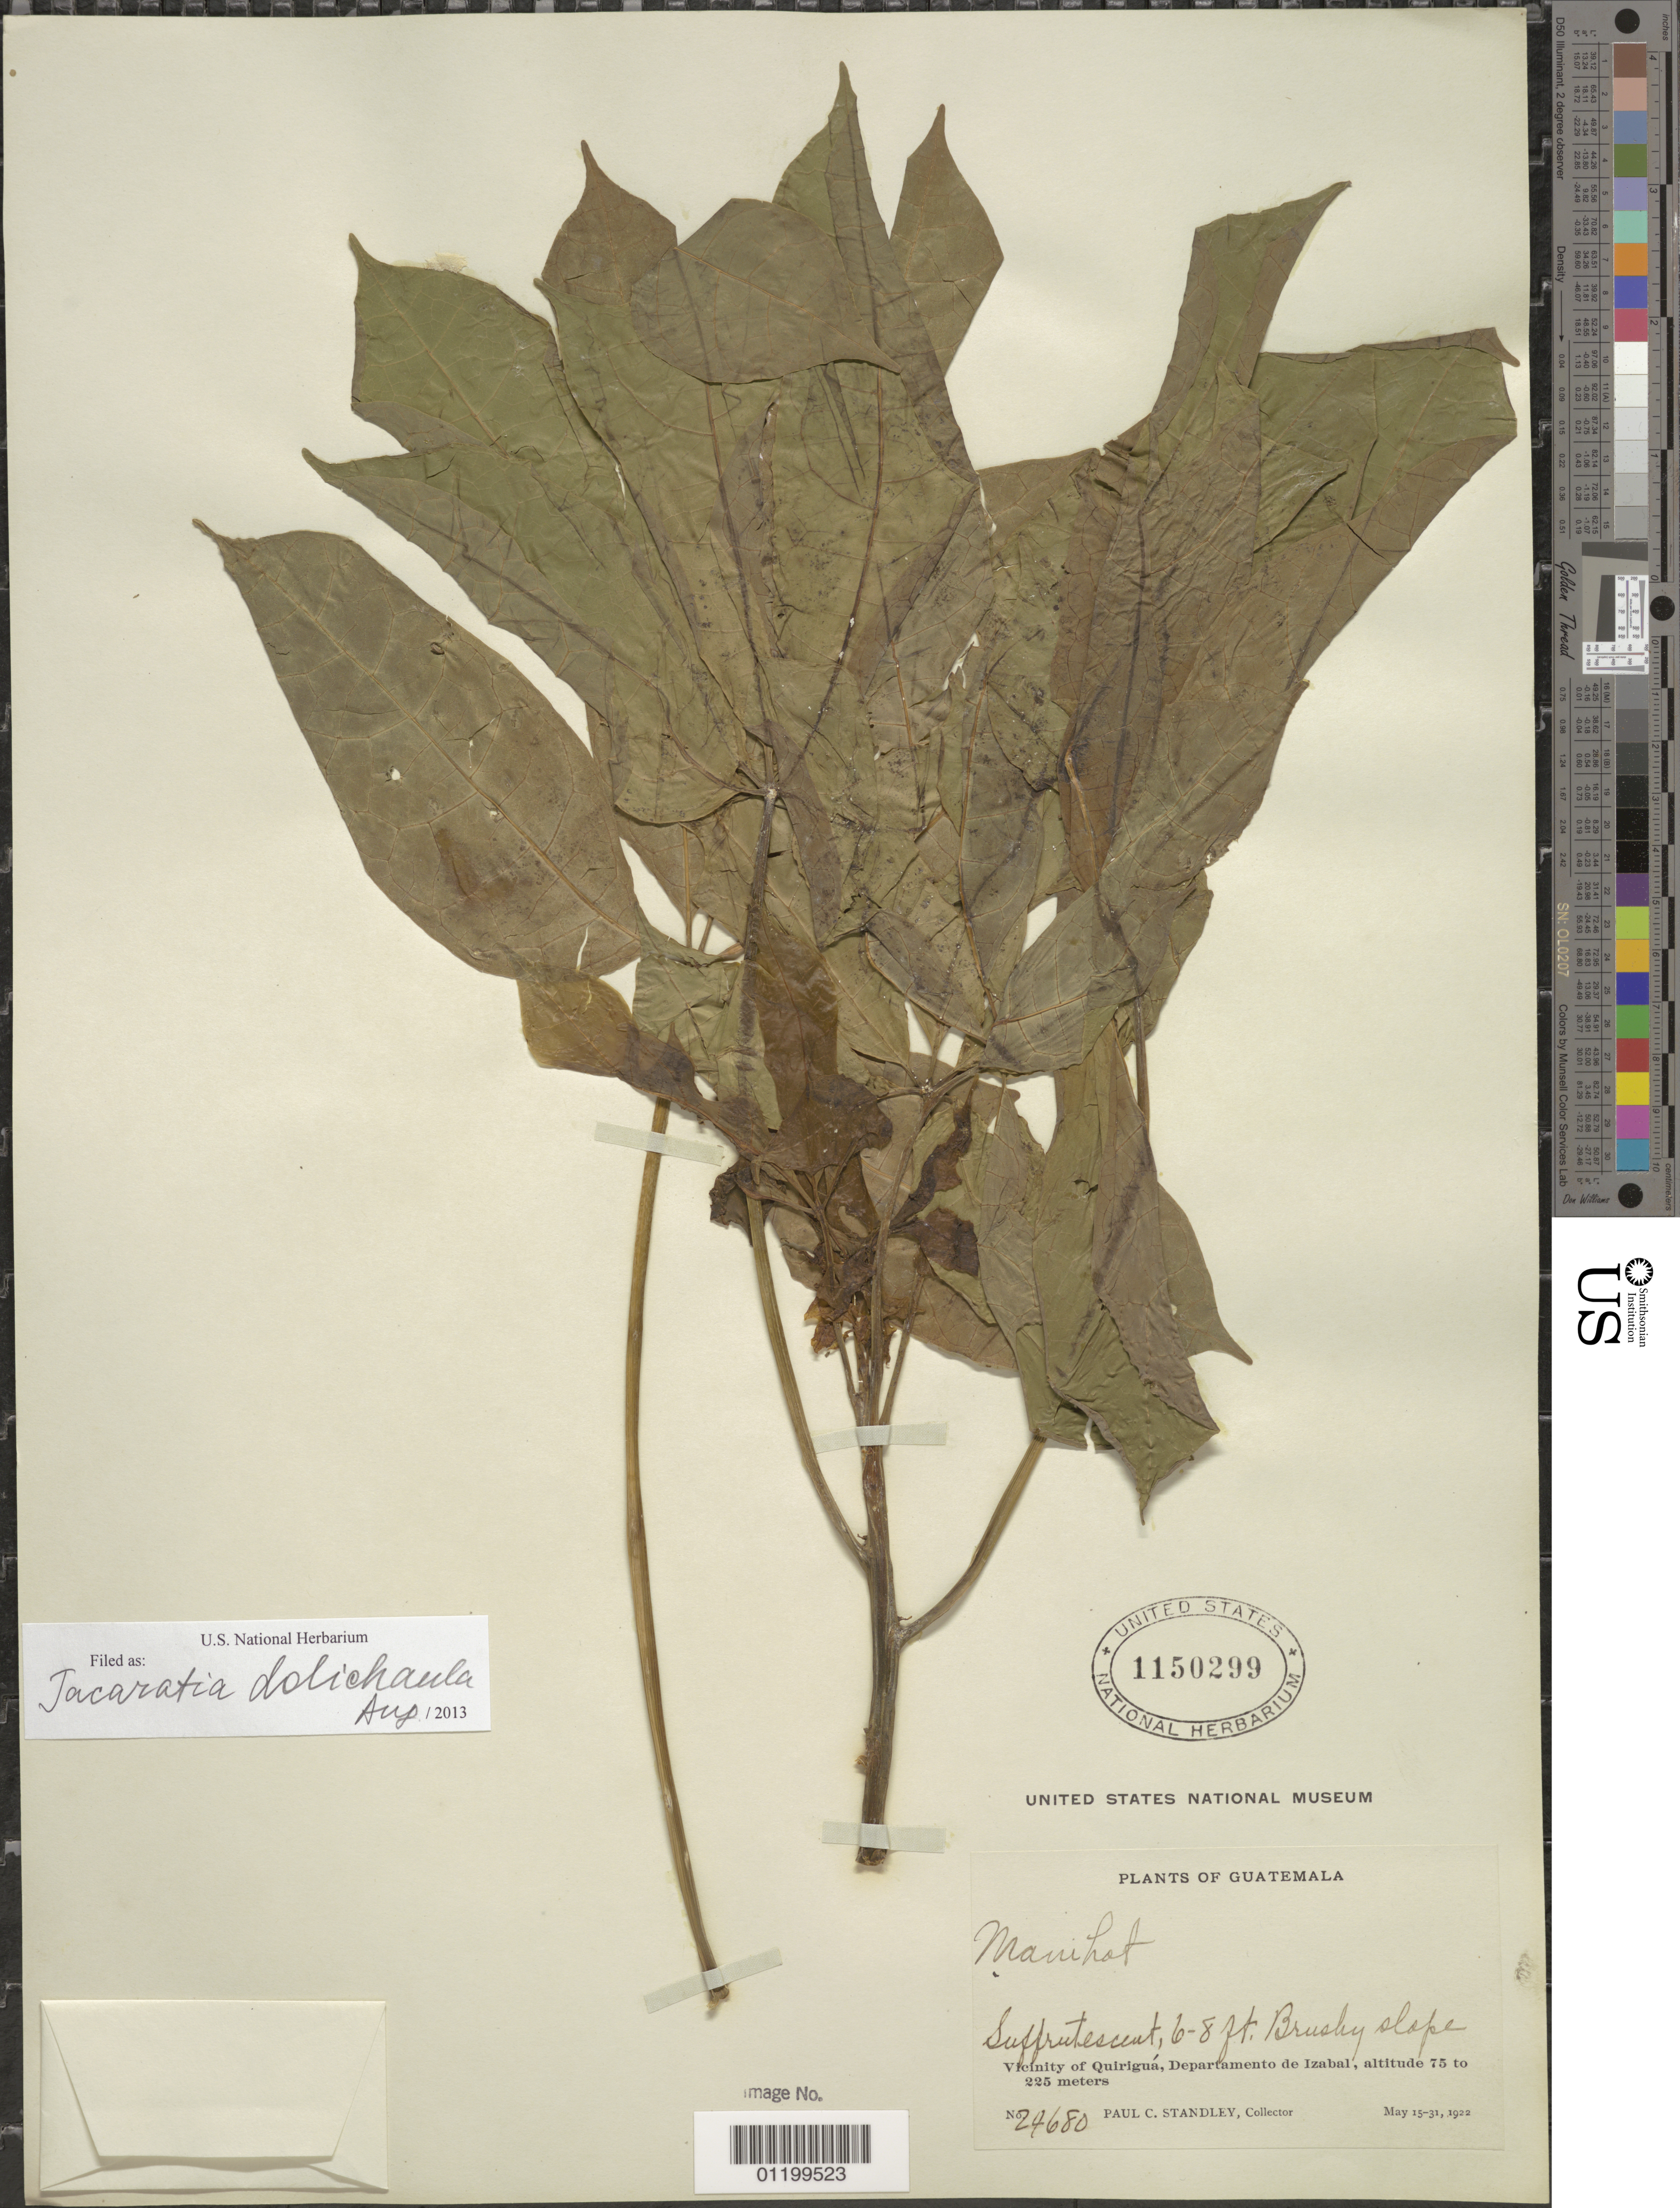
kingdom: Plantae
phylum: Tracheophyta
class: Magnoliopsida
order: Brassicales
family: Caricaceae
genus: Jacaratia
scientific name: Jacaratia dolichaula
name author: (Donn. Sm.) Woodson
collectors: P. C. Standley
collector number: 29680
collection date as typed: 15 May 1922 to 31 Mar 1922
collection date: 1922-03-31/1922-05-15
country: Guatemala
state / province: Izabal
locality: Vicinity of Quiriguá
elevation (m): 75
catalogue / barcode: US 1150299